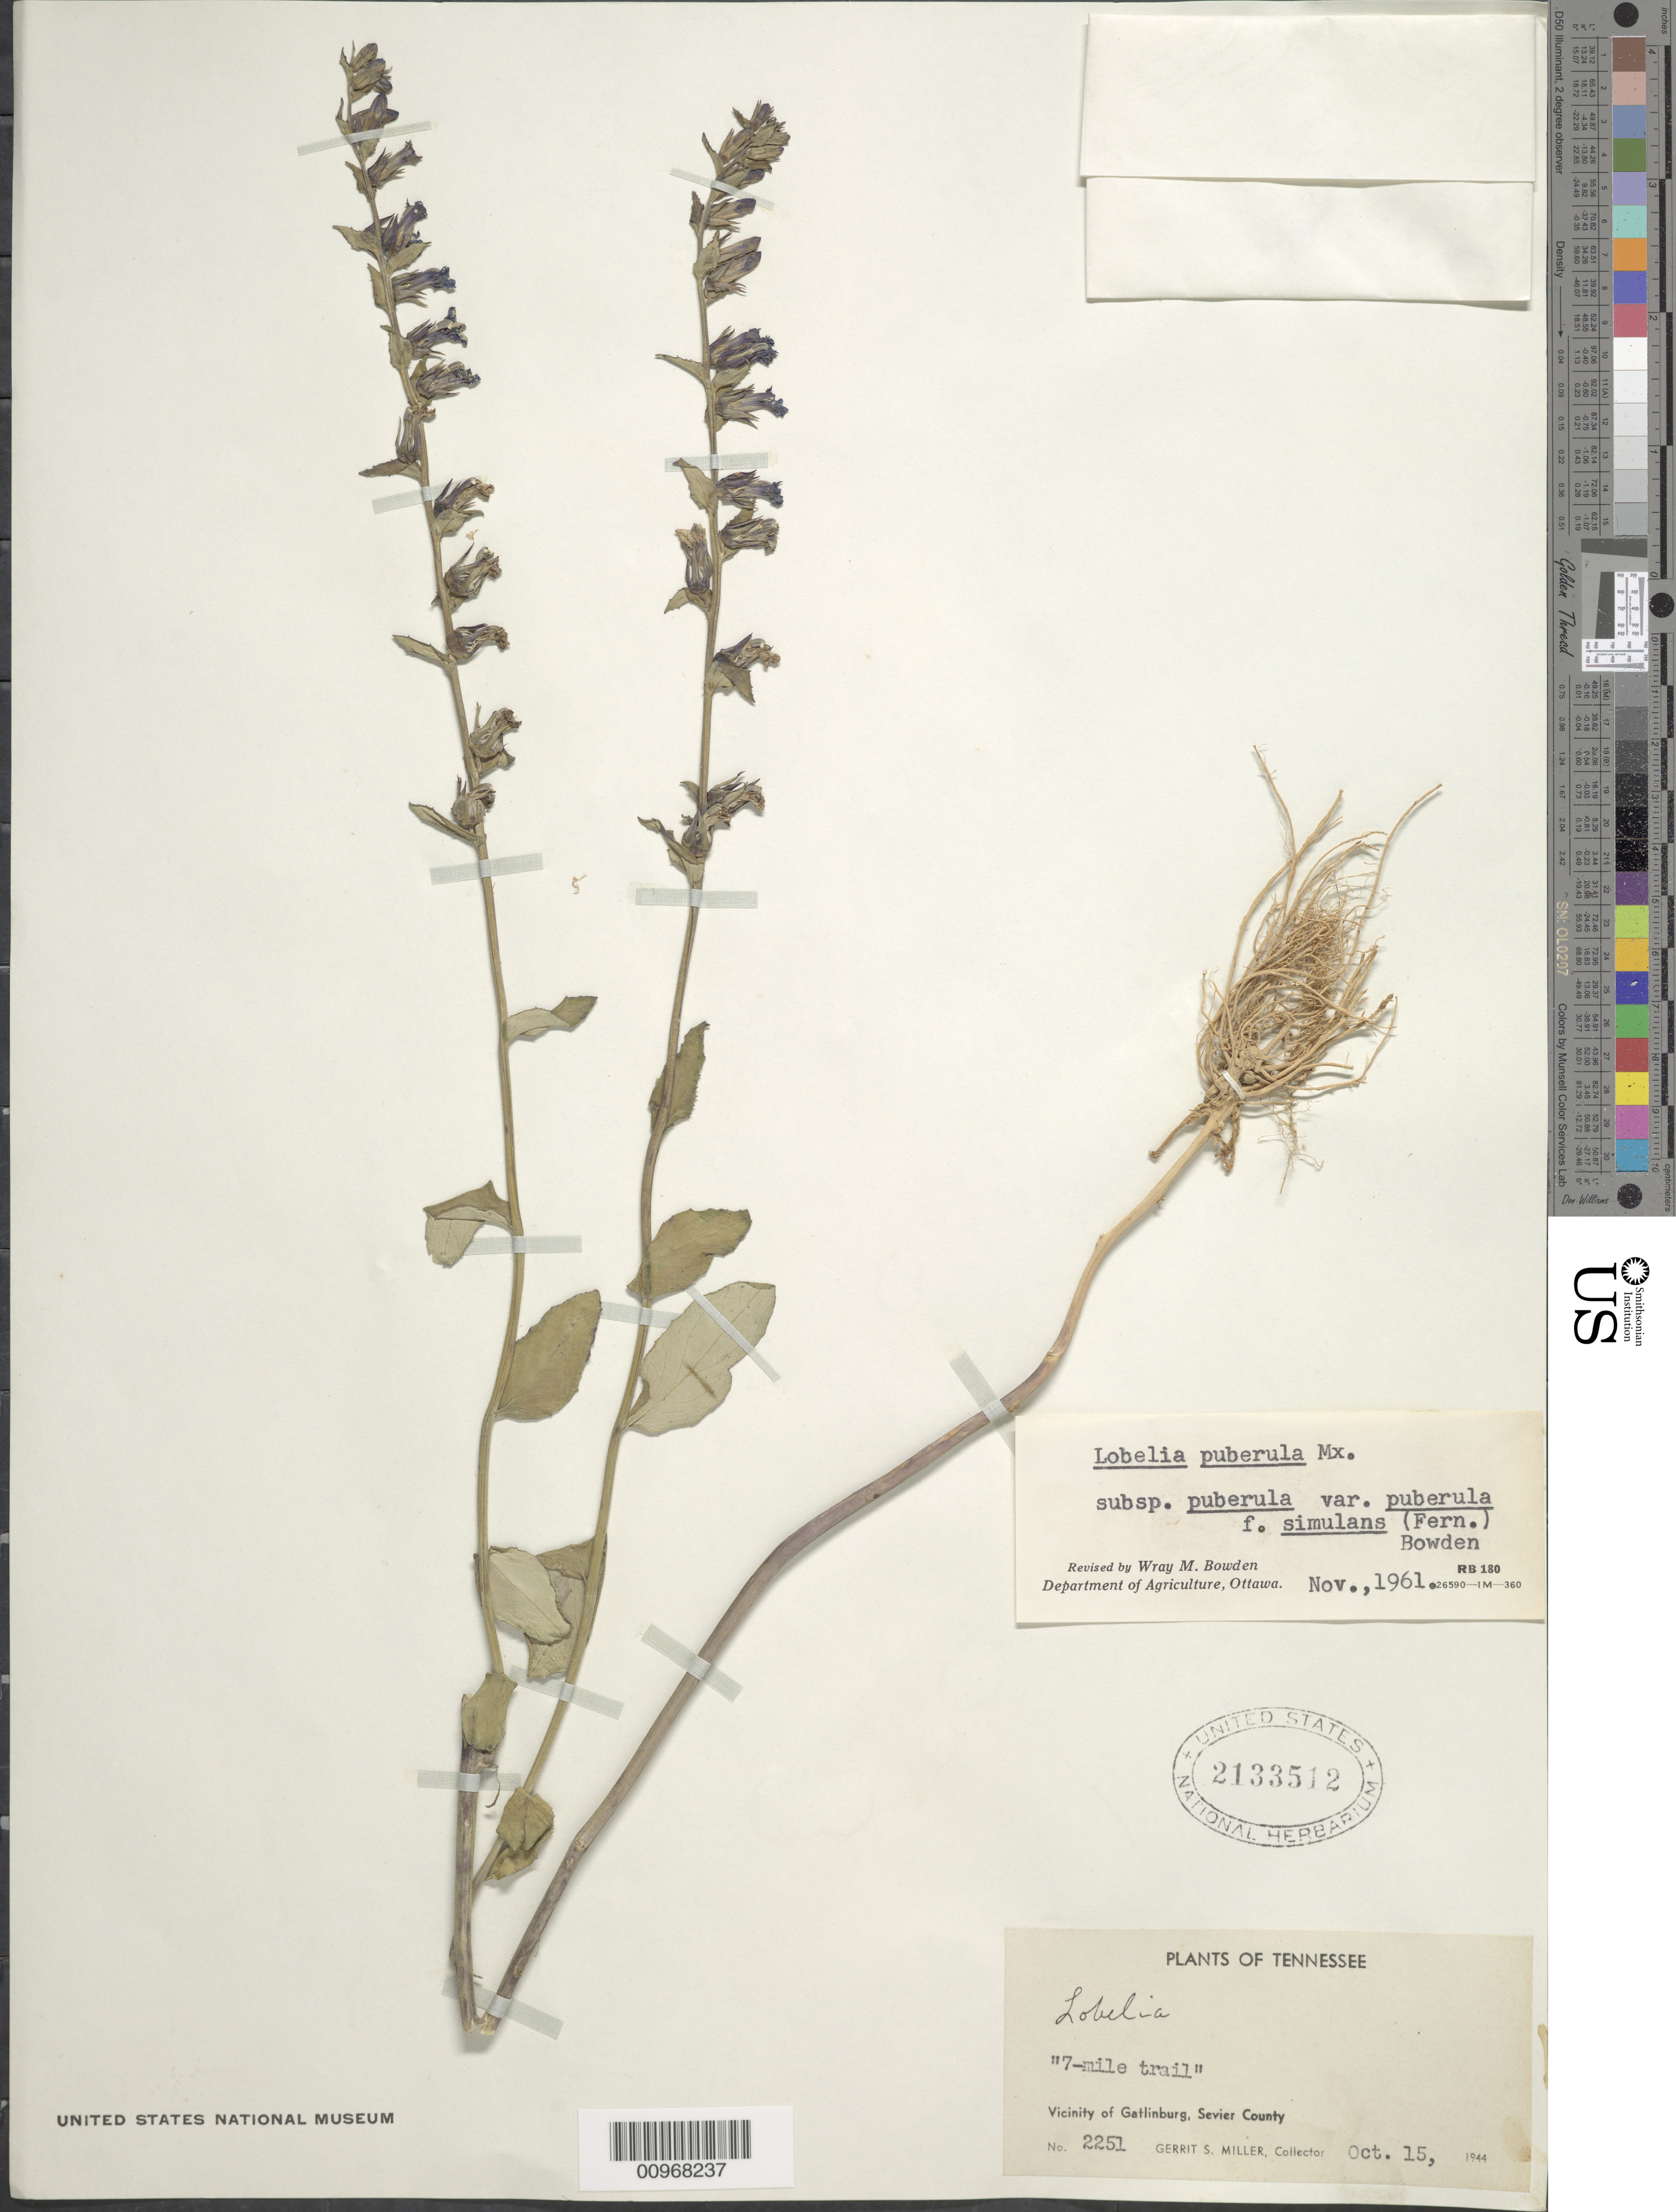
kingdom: Plantae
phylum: Tracheophyta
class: Magnoliopsida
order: Asterales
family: Campanulaceae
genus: Lobelia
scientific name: Lobelia puberula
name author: Michx.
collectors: G. S. Miller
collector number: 2251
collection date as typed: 15 Oct 1944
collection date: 1944-10-15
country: United States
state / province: Tennessee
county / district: Sevier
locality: Gatlinburg, "7-mile trail"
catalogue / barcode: US 2133512